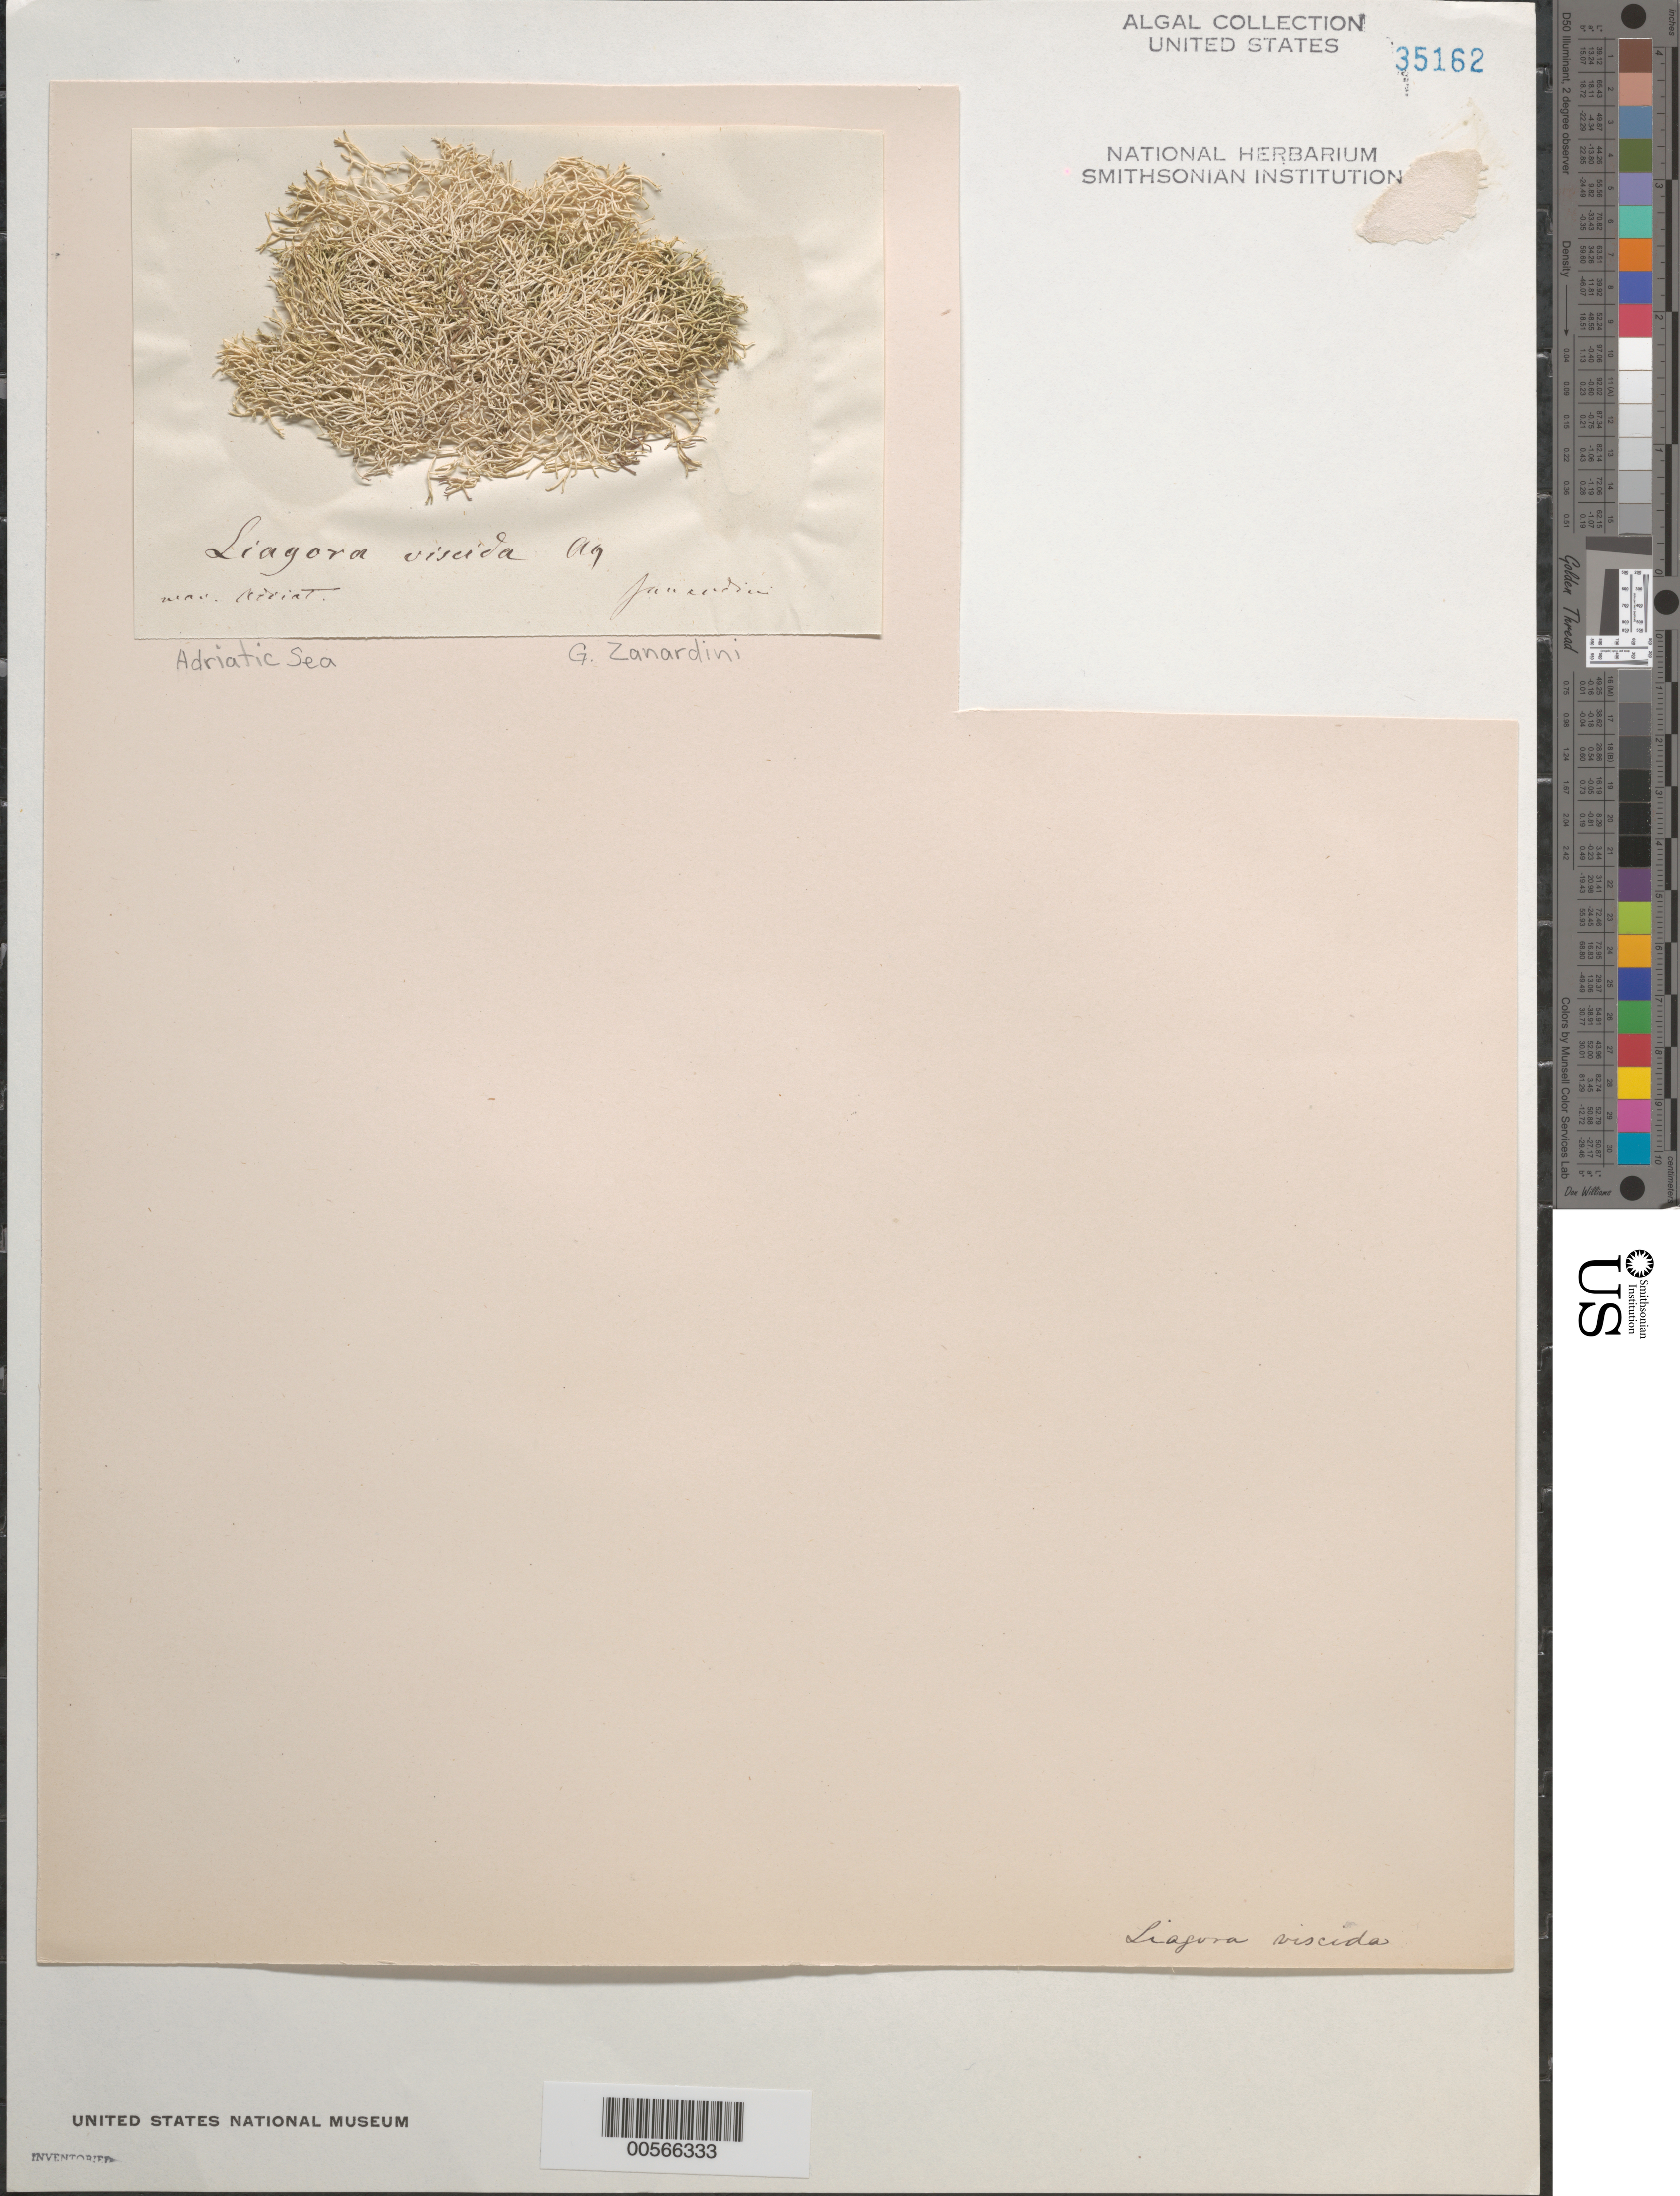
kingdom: Plantae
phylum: Rhodophyta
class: Florideophyceae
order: Nemaliales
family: Liagoraceae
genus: Liagora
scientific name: Liagora viscida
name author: (Forssk.) C. Agardh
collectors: G. Zanardini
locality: Adriatic sea (mar. adriat.)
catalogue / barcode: US 35162